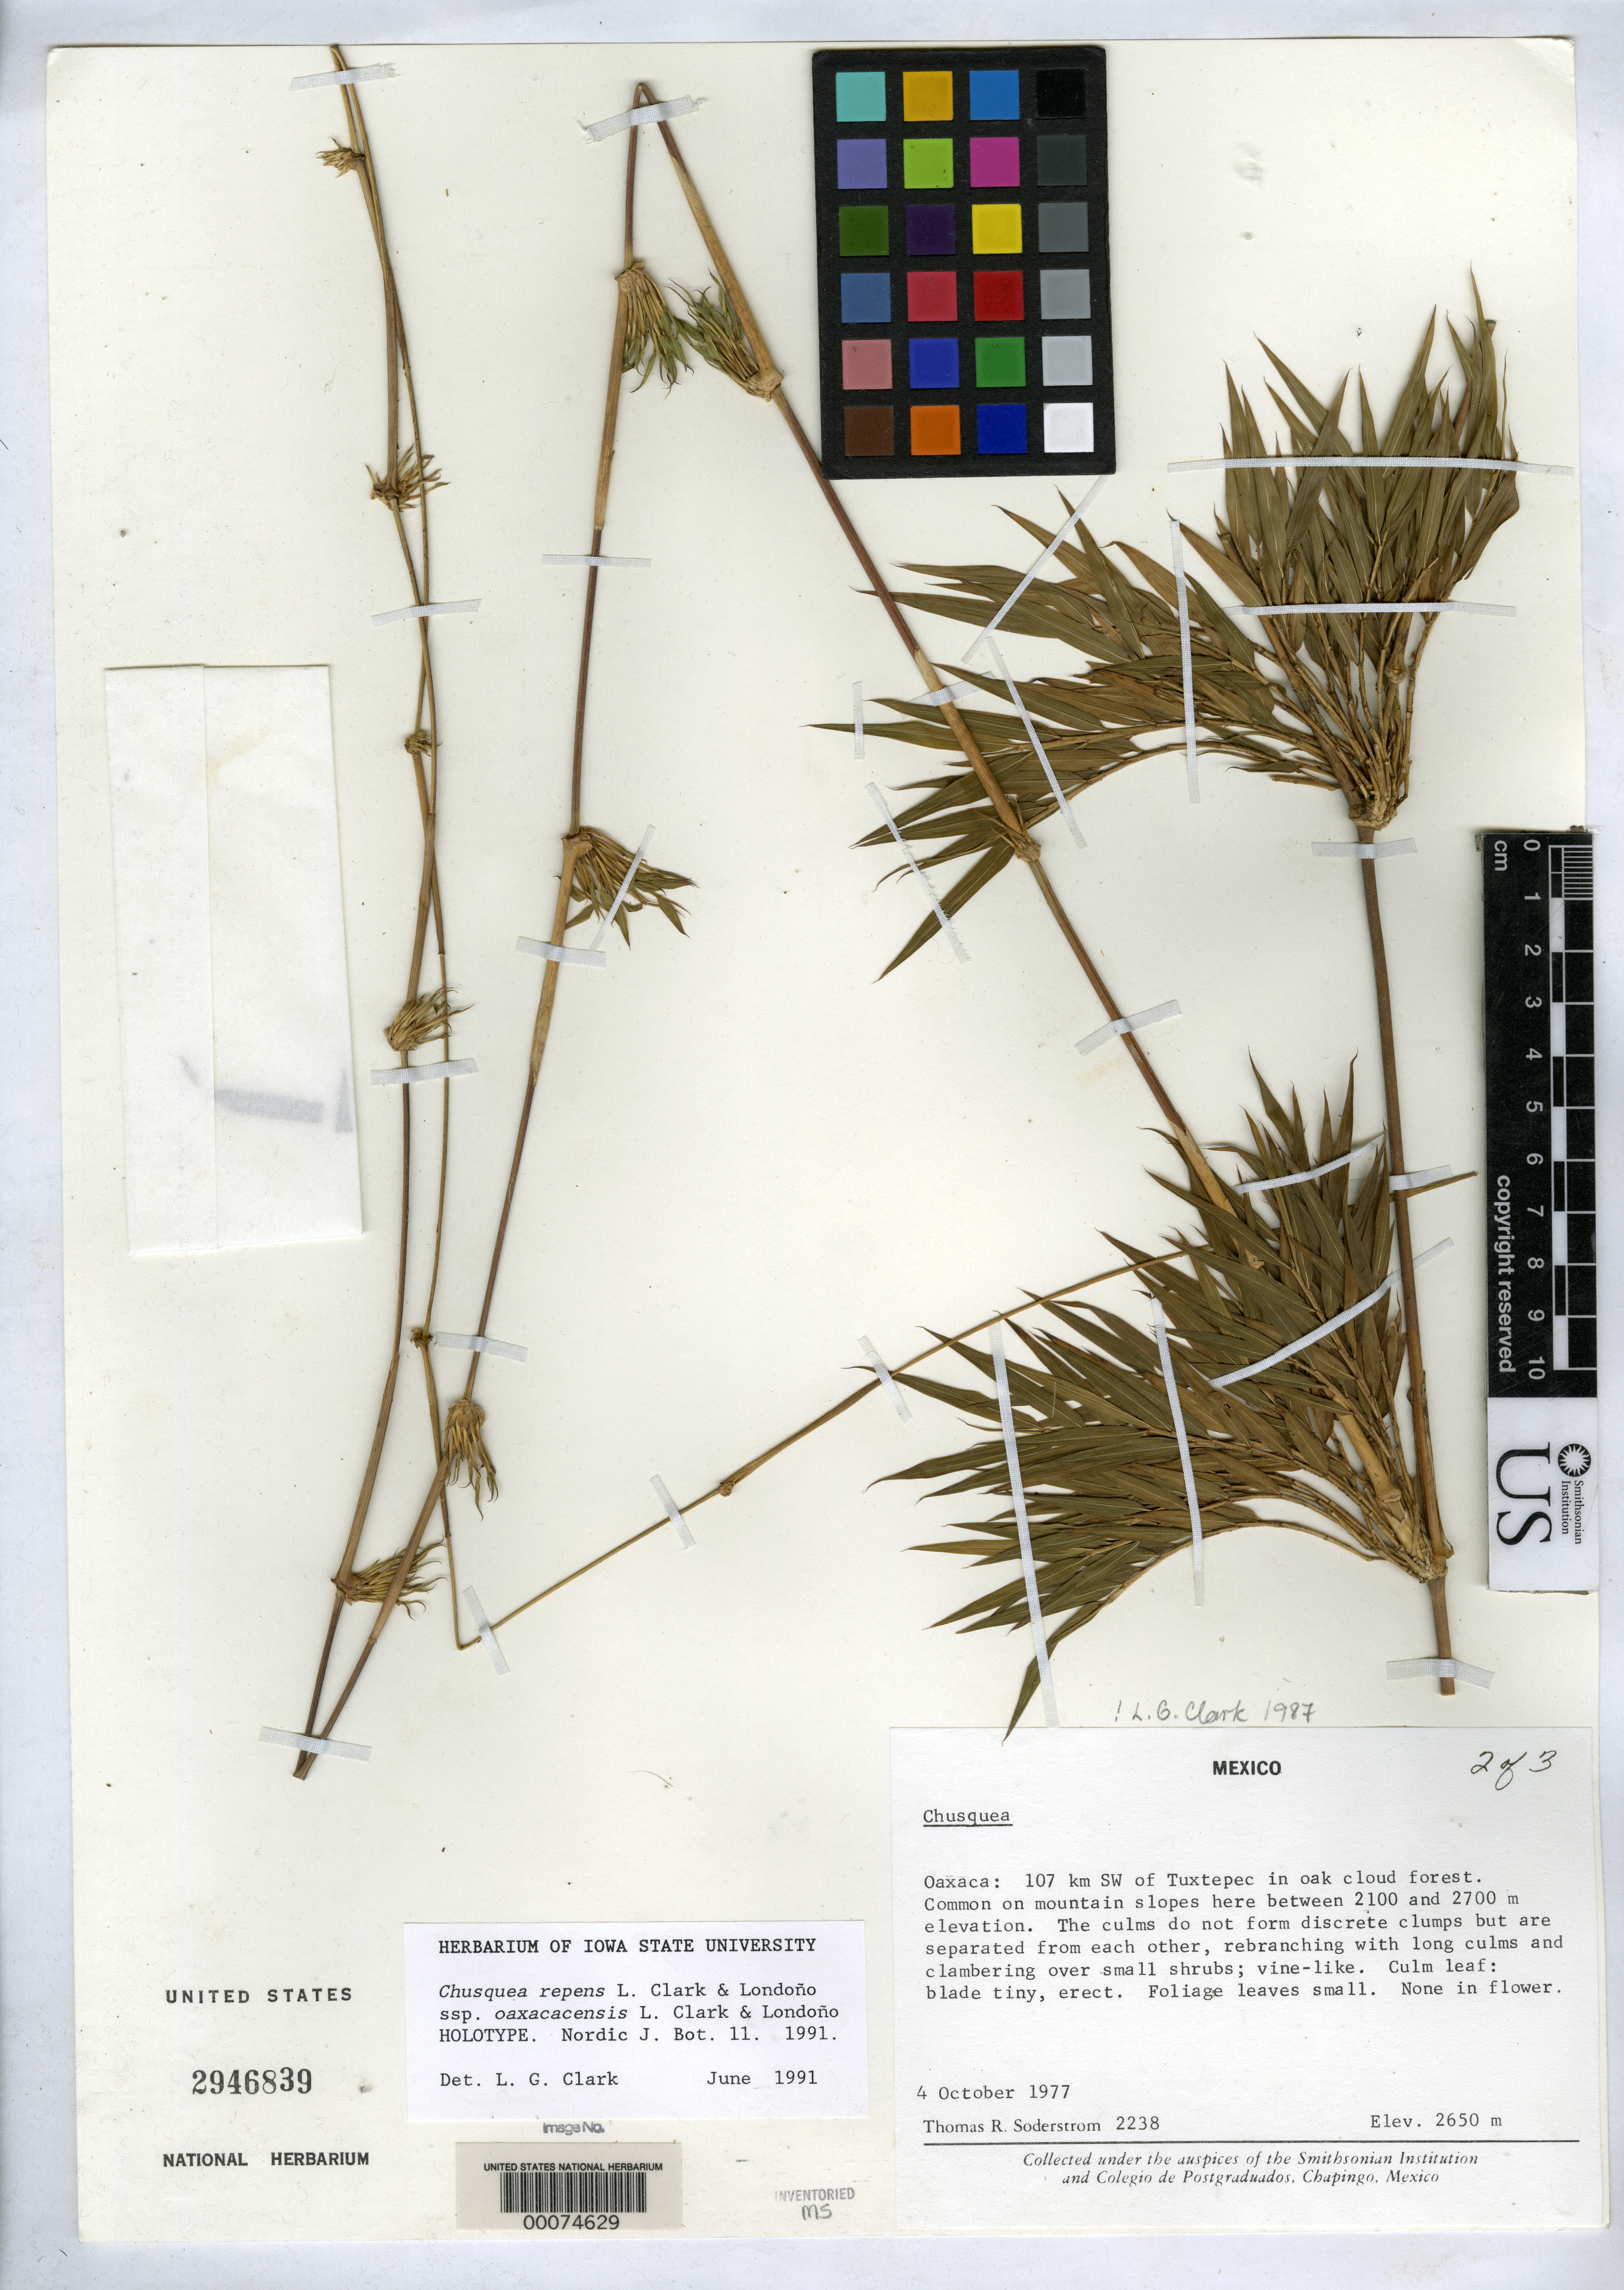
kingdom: Plantae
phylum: Tracheophyta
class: Liliopsida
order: Poales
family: Poaceae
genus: Chusquea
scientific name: Chusquea repens subsp. oaxacacensis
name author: L.G. Clark & Londoño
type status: Holotype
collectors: T. R. Soderstrom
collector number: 2238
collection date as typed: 04 Oct 1977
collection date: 1977-10-04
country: Mexico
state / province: Oaxaca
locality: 107 km SW of Tuxtepec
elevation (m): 2100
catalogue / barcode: US 2946839